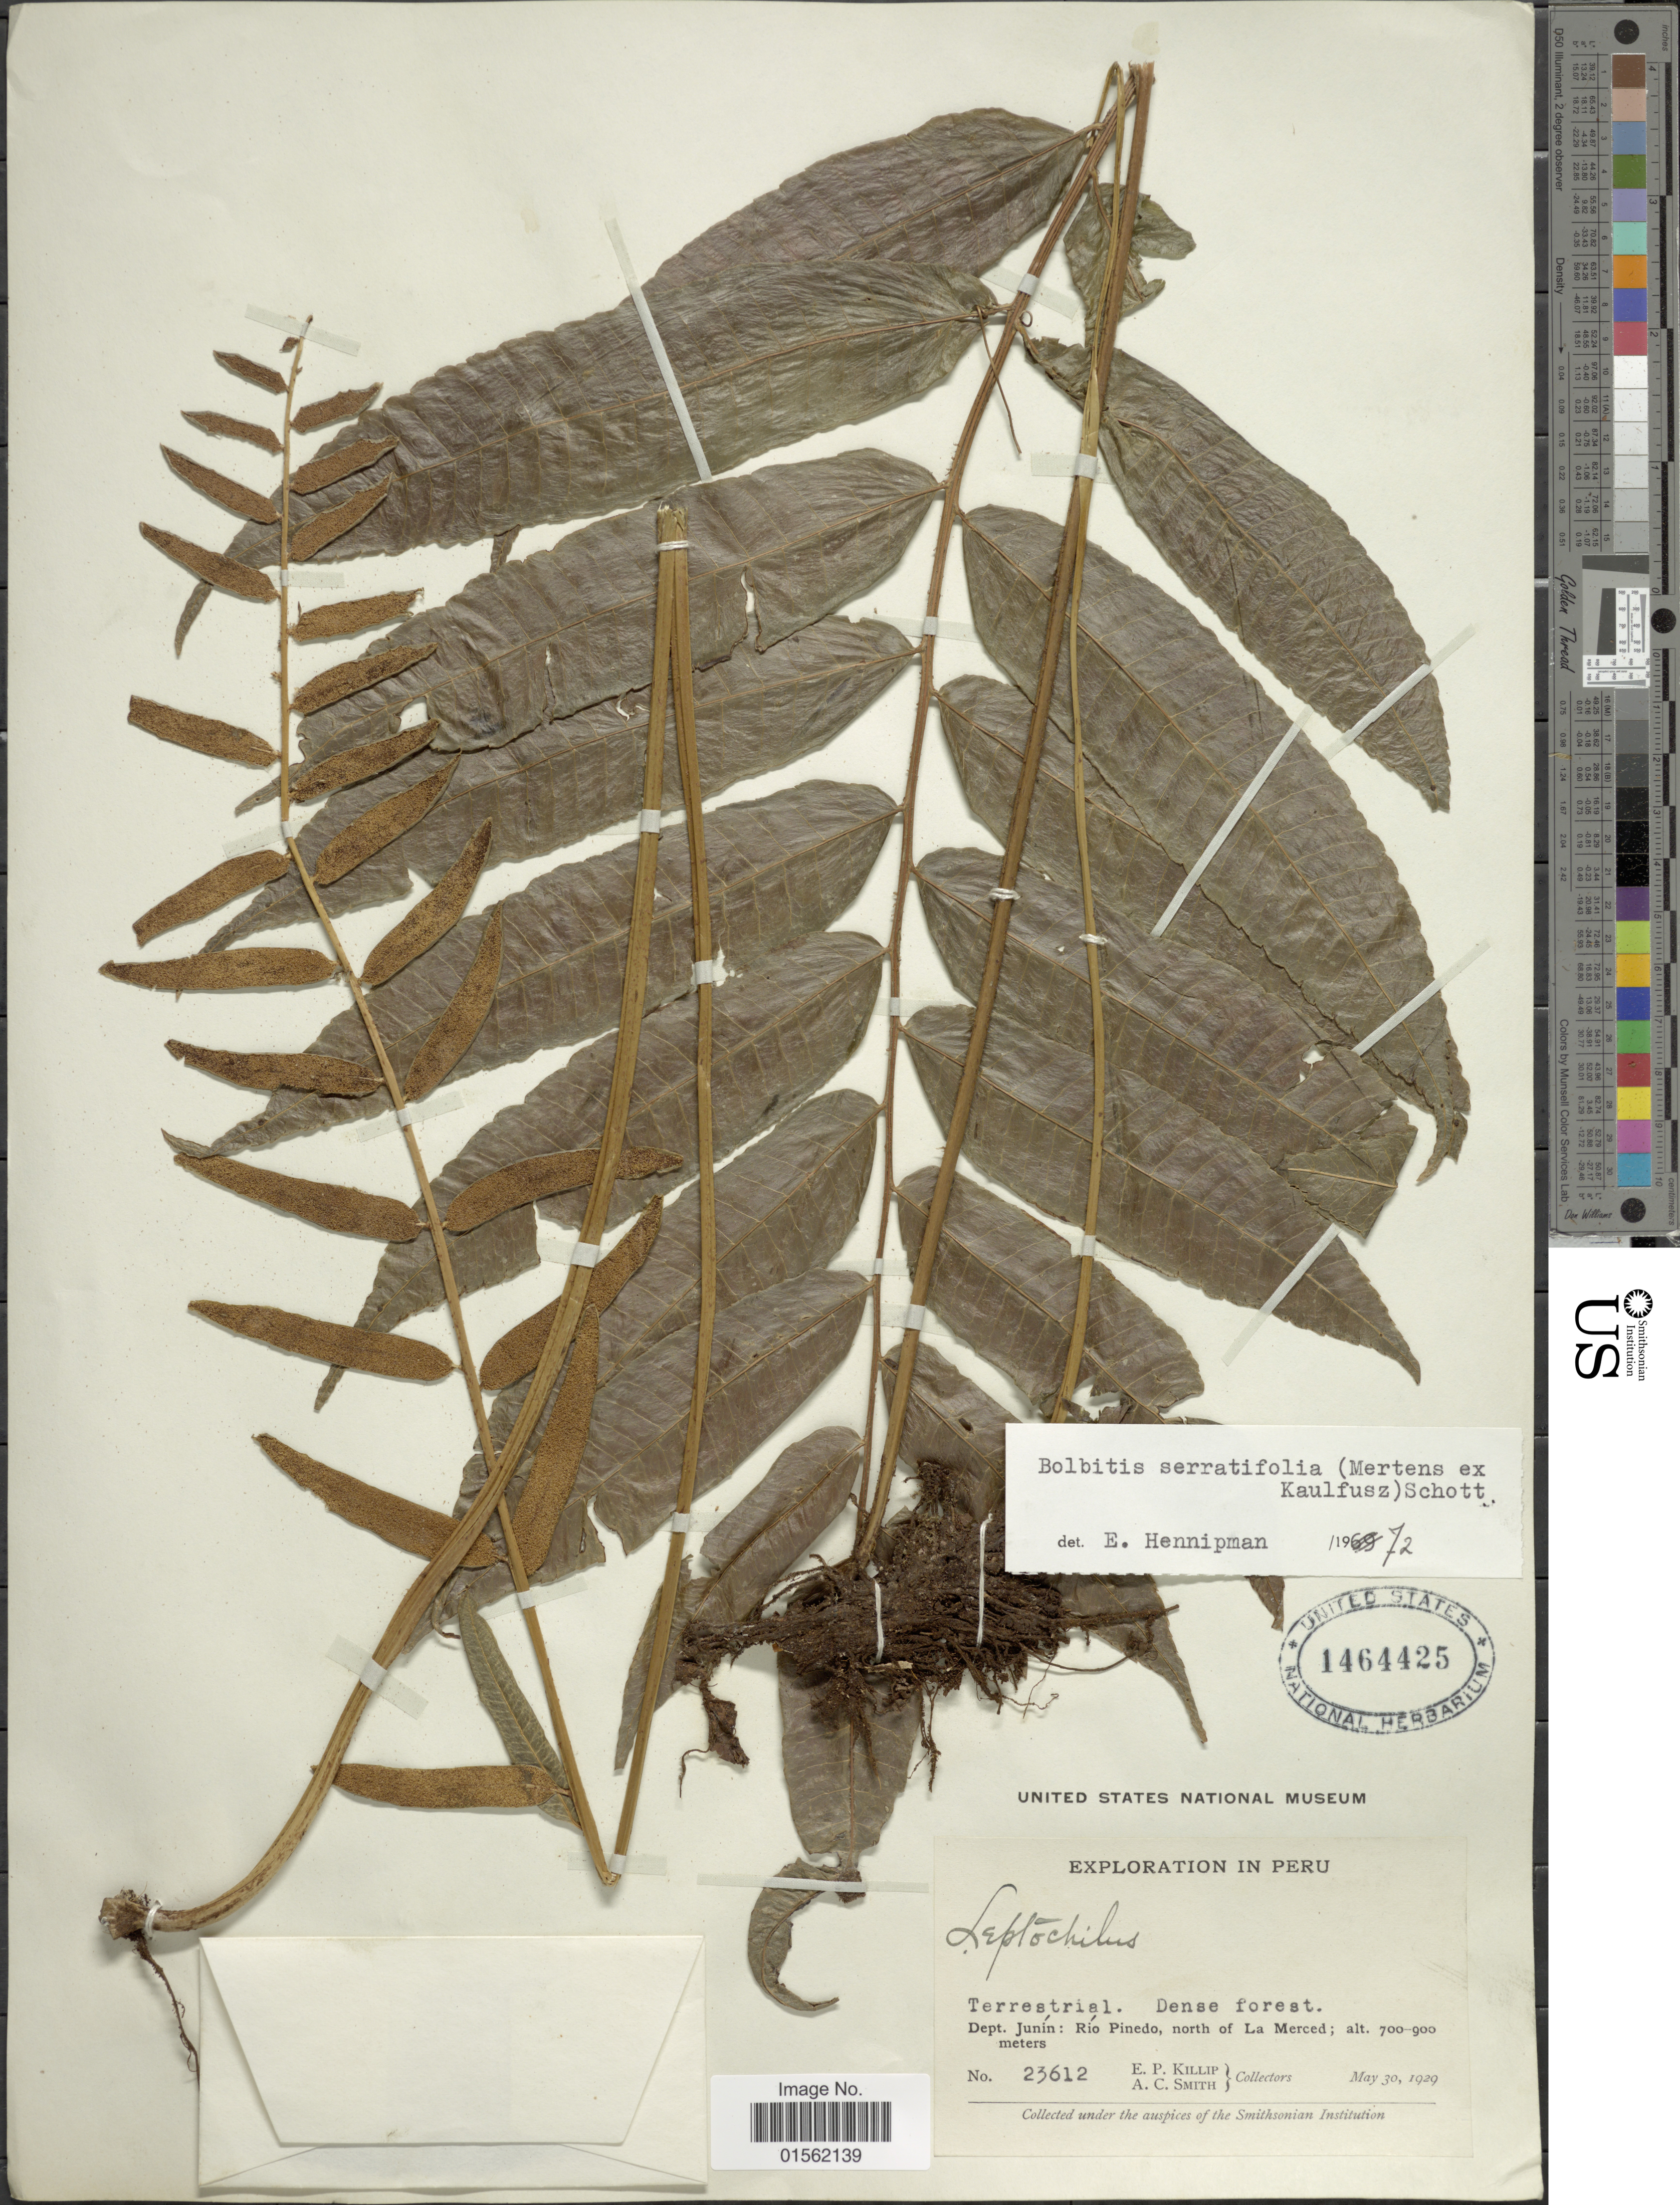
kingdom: Plantae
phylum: Tracheophyta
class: Polypodiopsida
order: Polypodiales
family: Dryopteridaceae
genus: Bolbitis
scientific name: Bolbitis serratifolia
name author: (Mert. ex Kaulf.) Schott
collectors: E. P. Killip & A. C. Smith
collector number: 23612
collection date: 1929-05-30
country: Peru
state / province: Junín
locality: Río Pinedo, north of La Merced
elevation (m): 700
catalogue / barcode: US 1464425